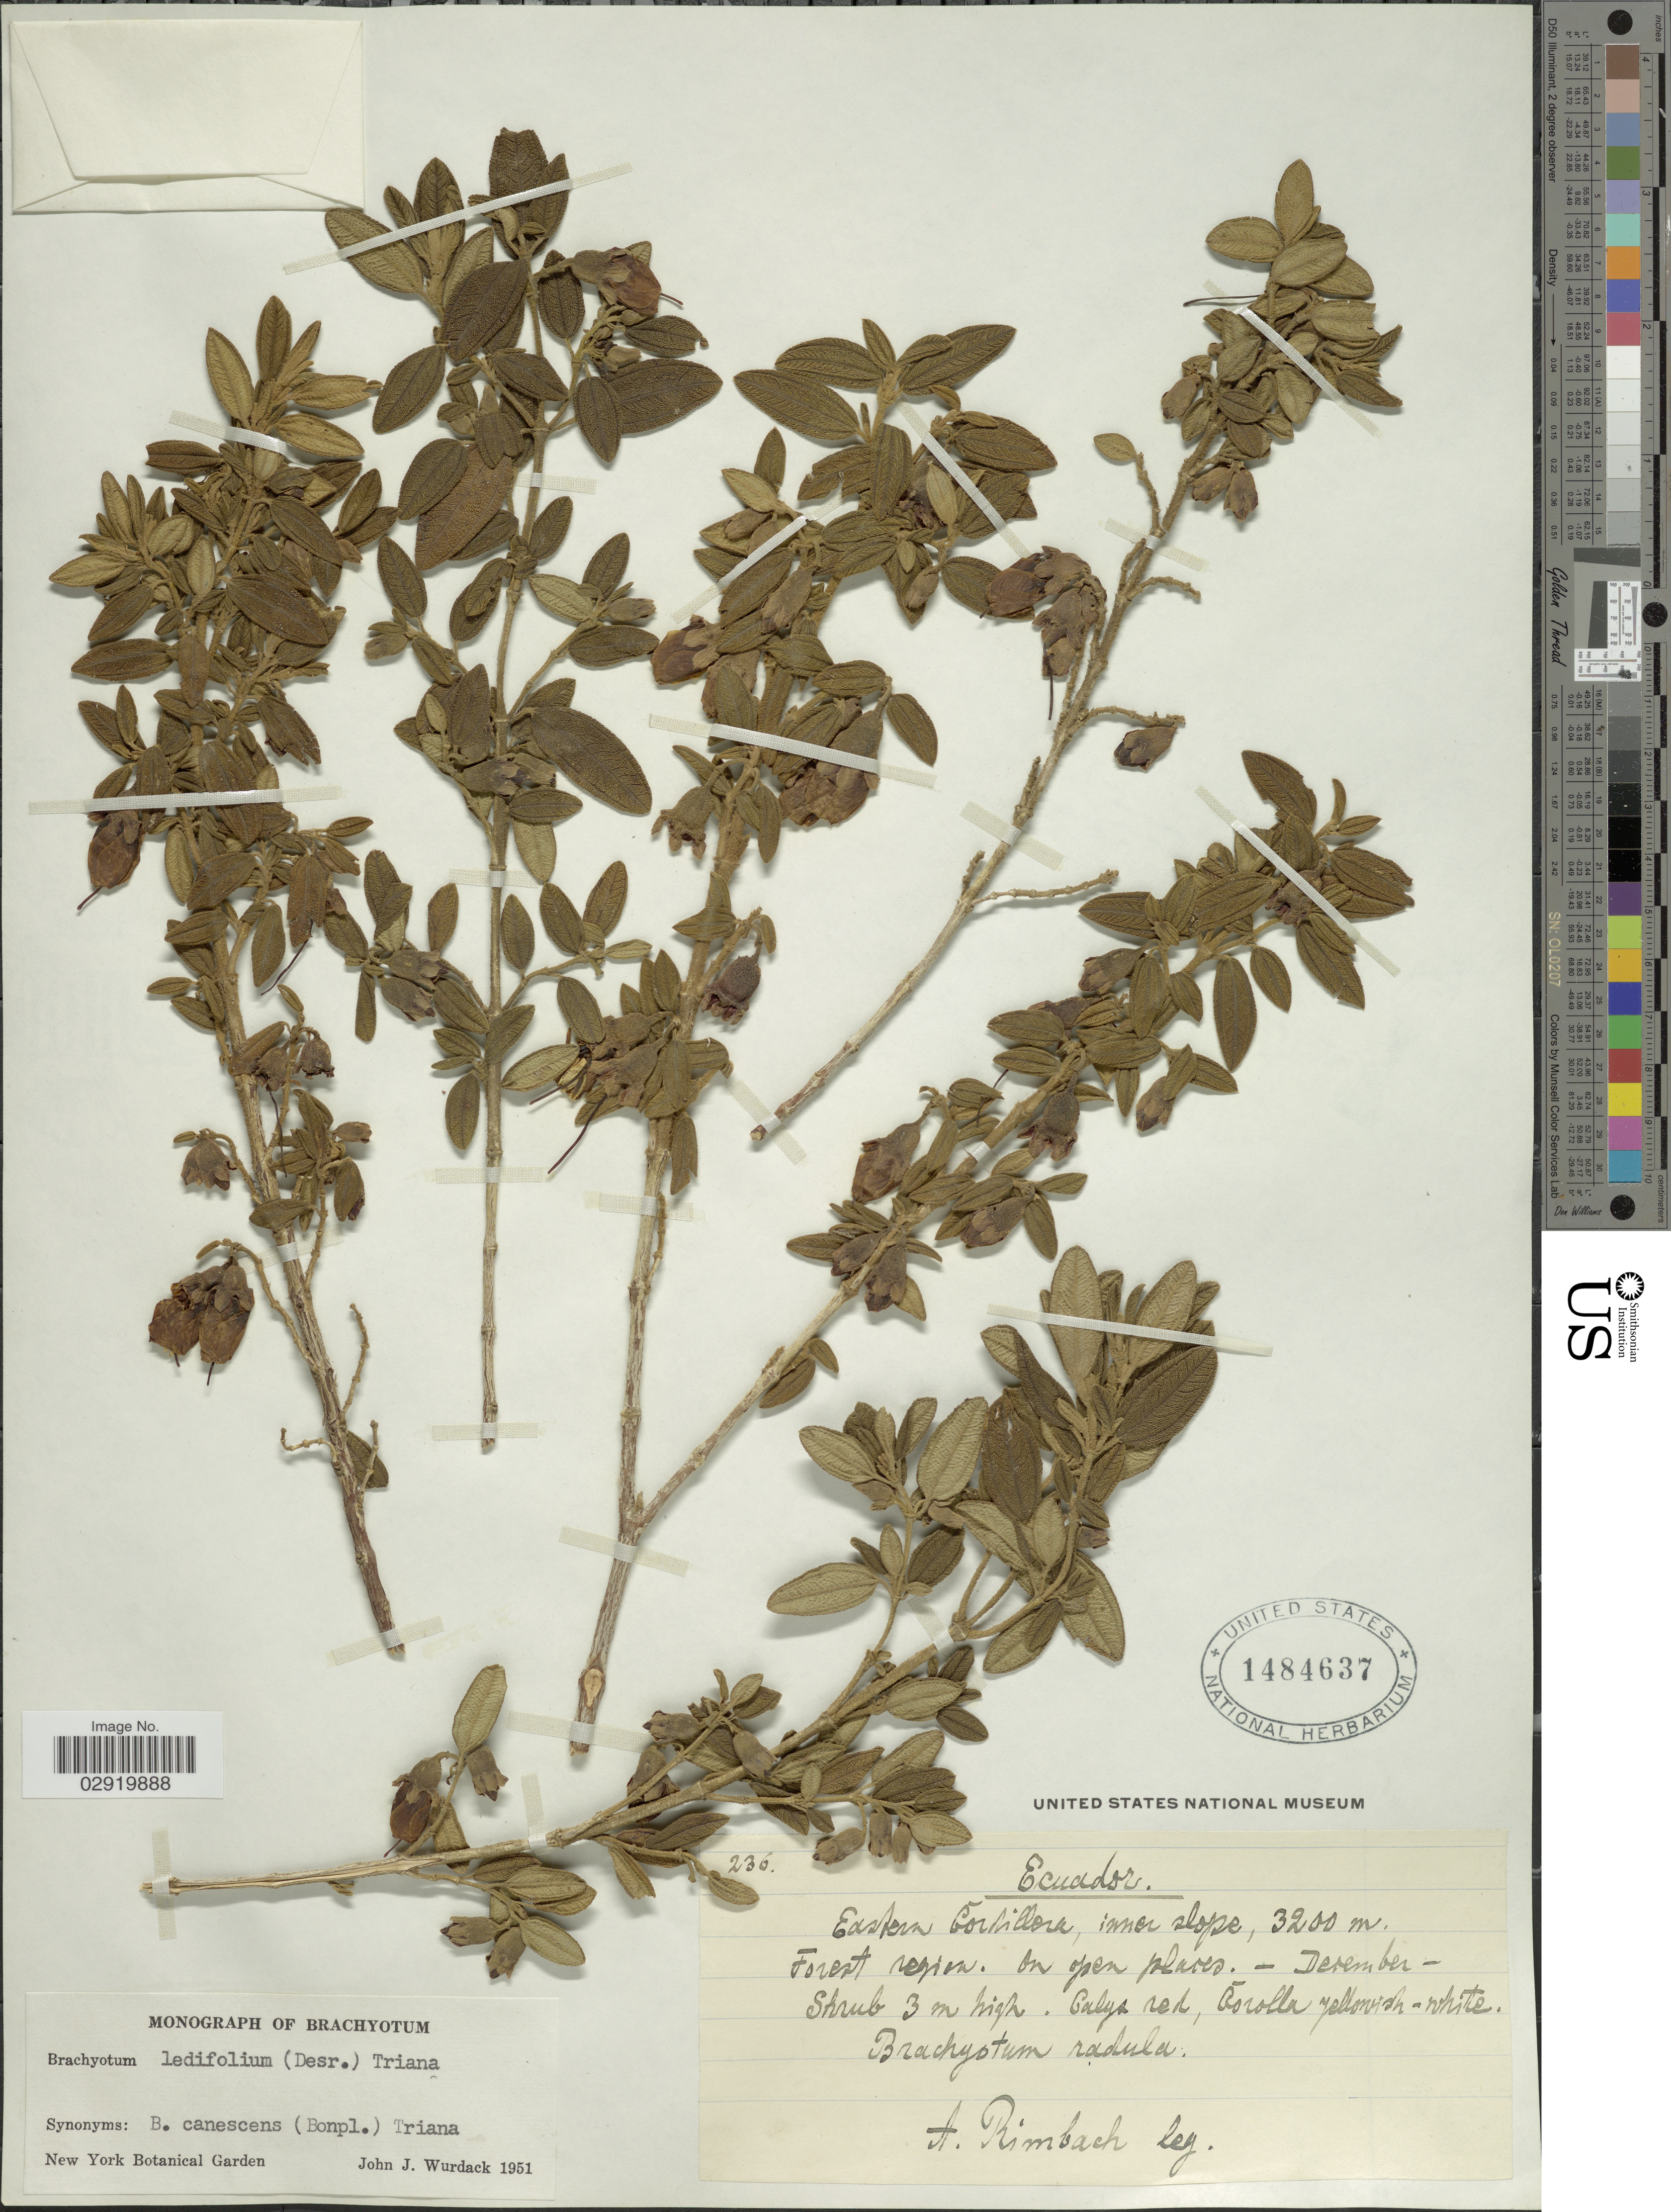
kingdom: Plantae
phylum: Tracheophyta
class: Magnoliopsida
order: Myrtales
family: Melastomataceae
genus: Brachyotum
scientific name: Brachyotum ledifolium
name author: (Desr.) Triana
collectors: A. Rimbach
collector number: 236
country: Ecuador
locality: Eastern Cordillera, inner slope.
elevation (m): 3200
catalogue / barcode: US 1484637